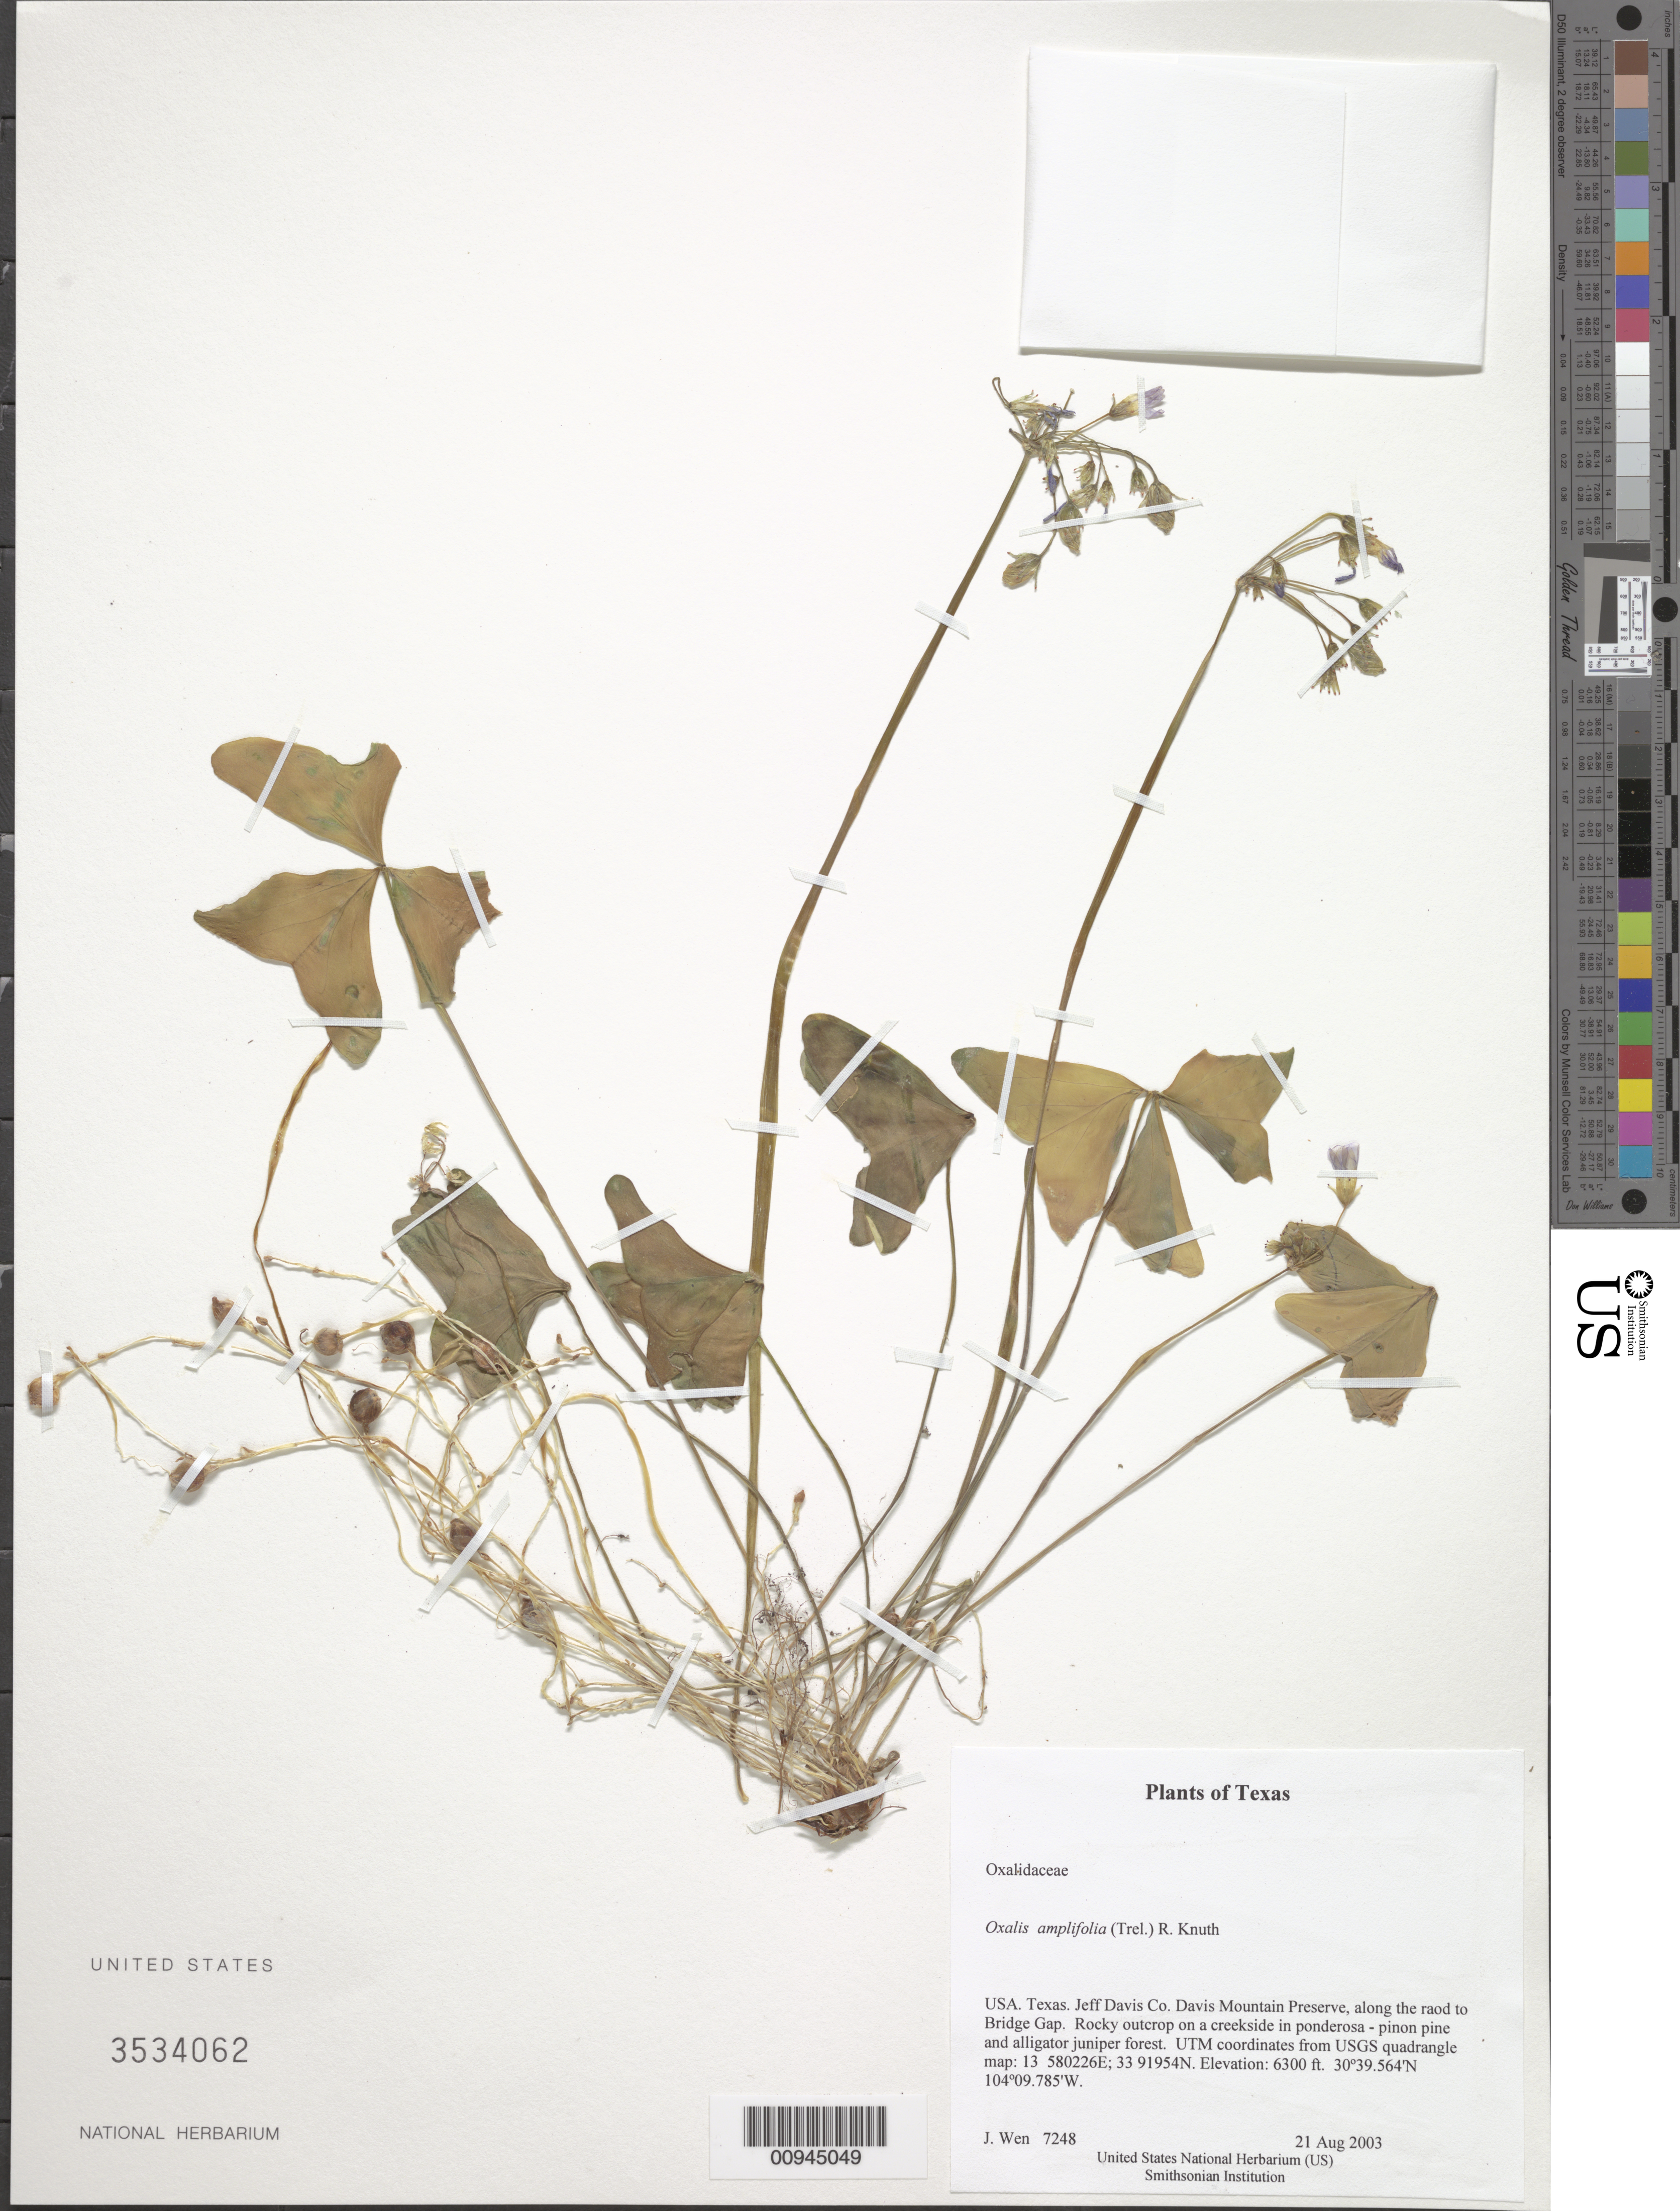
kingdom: Plantae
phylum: Tracheophyta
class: Magnoliopsida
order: Oxalidales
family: Oxalidaceae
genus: Oxalis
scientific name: Oxalis amplifolia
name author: (Trel.) R. Knuth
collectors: J. Wen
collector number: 7248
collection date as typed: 21 Aug 2003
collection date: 2003-08-21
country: United States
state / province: Texas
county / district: Jeff Davis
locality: Davis Mountain Preserve, along the road to Bridge Gap. Rocky outcrop on a creekside in ponderosa - pinon pine and alligator juniper forest. UTM coordinates from USGS quadrangle map: 13 580226E; 33 91954N.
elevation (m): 1920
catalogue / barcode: US 3534062